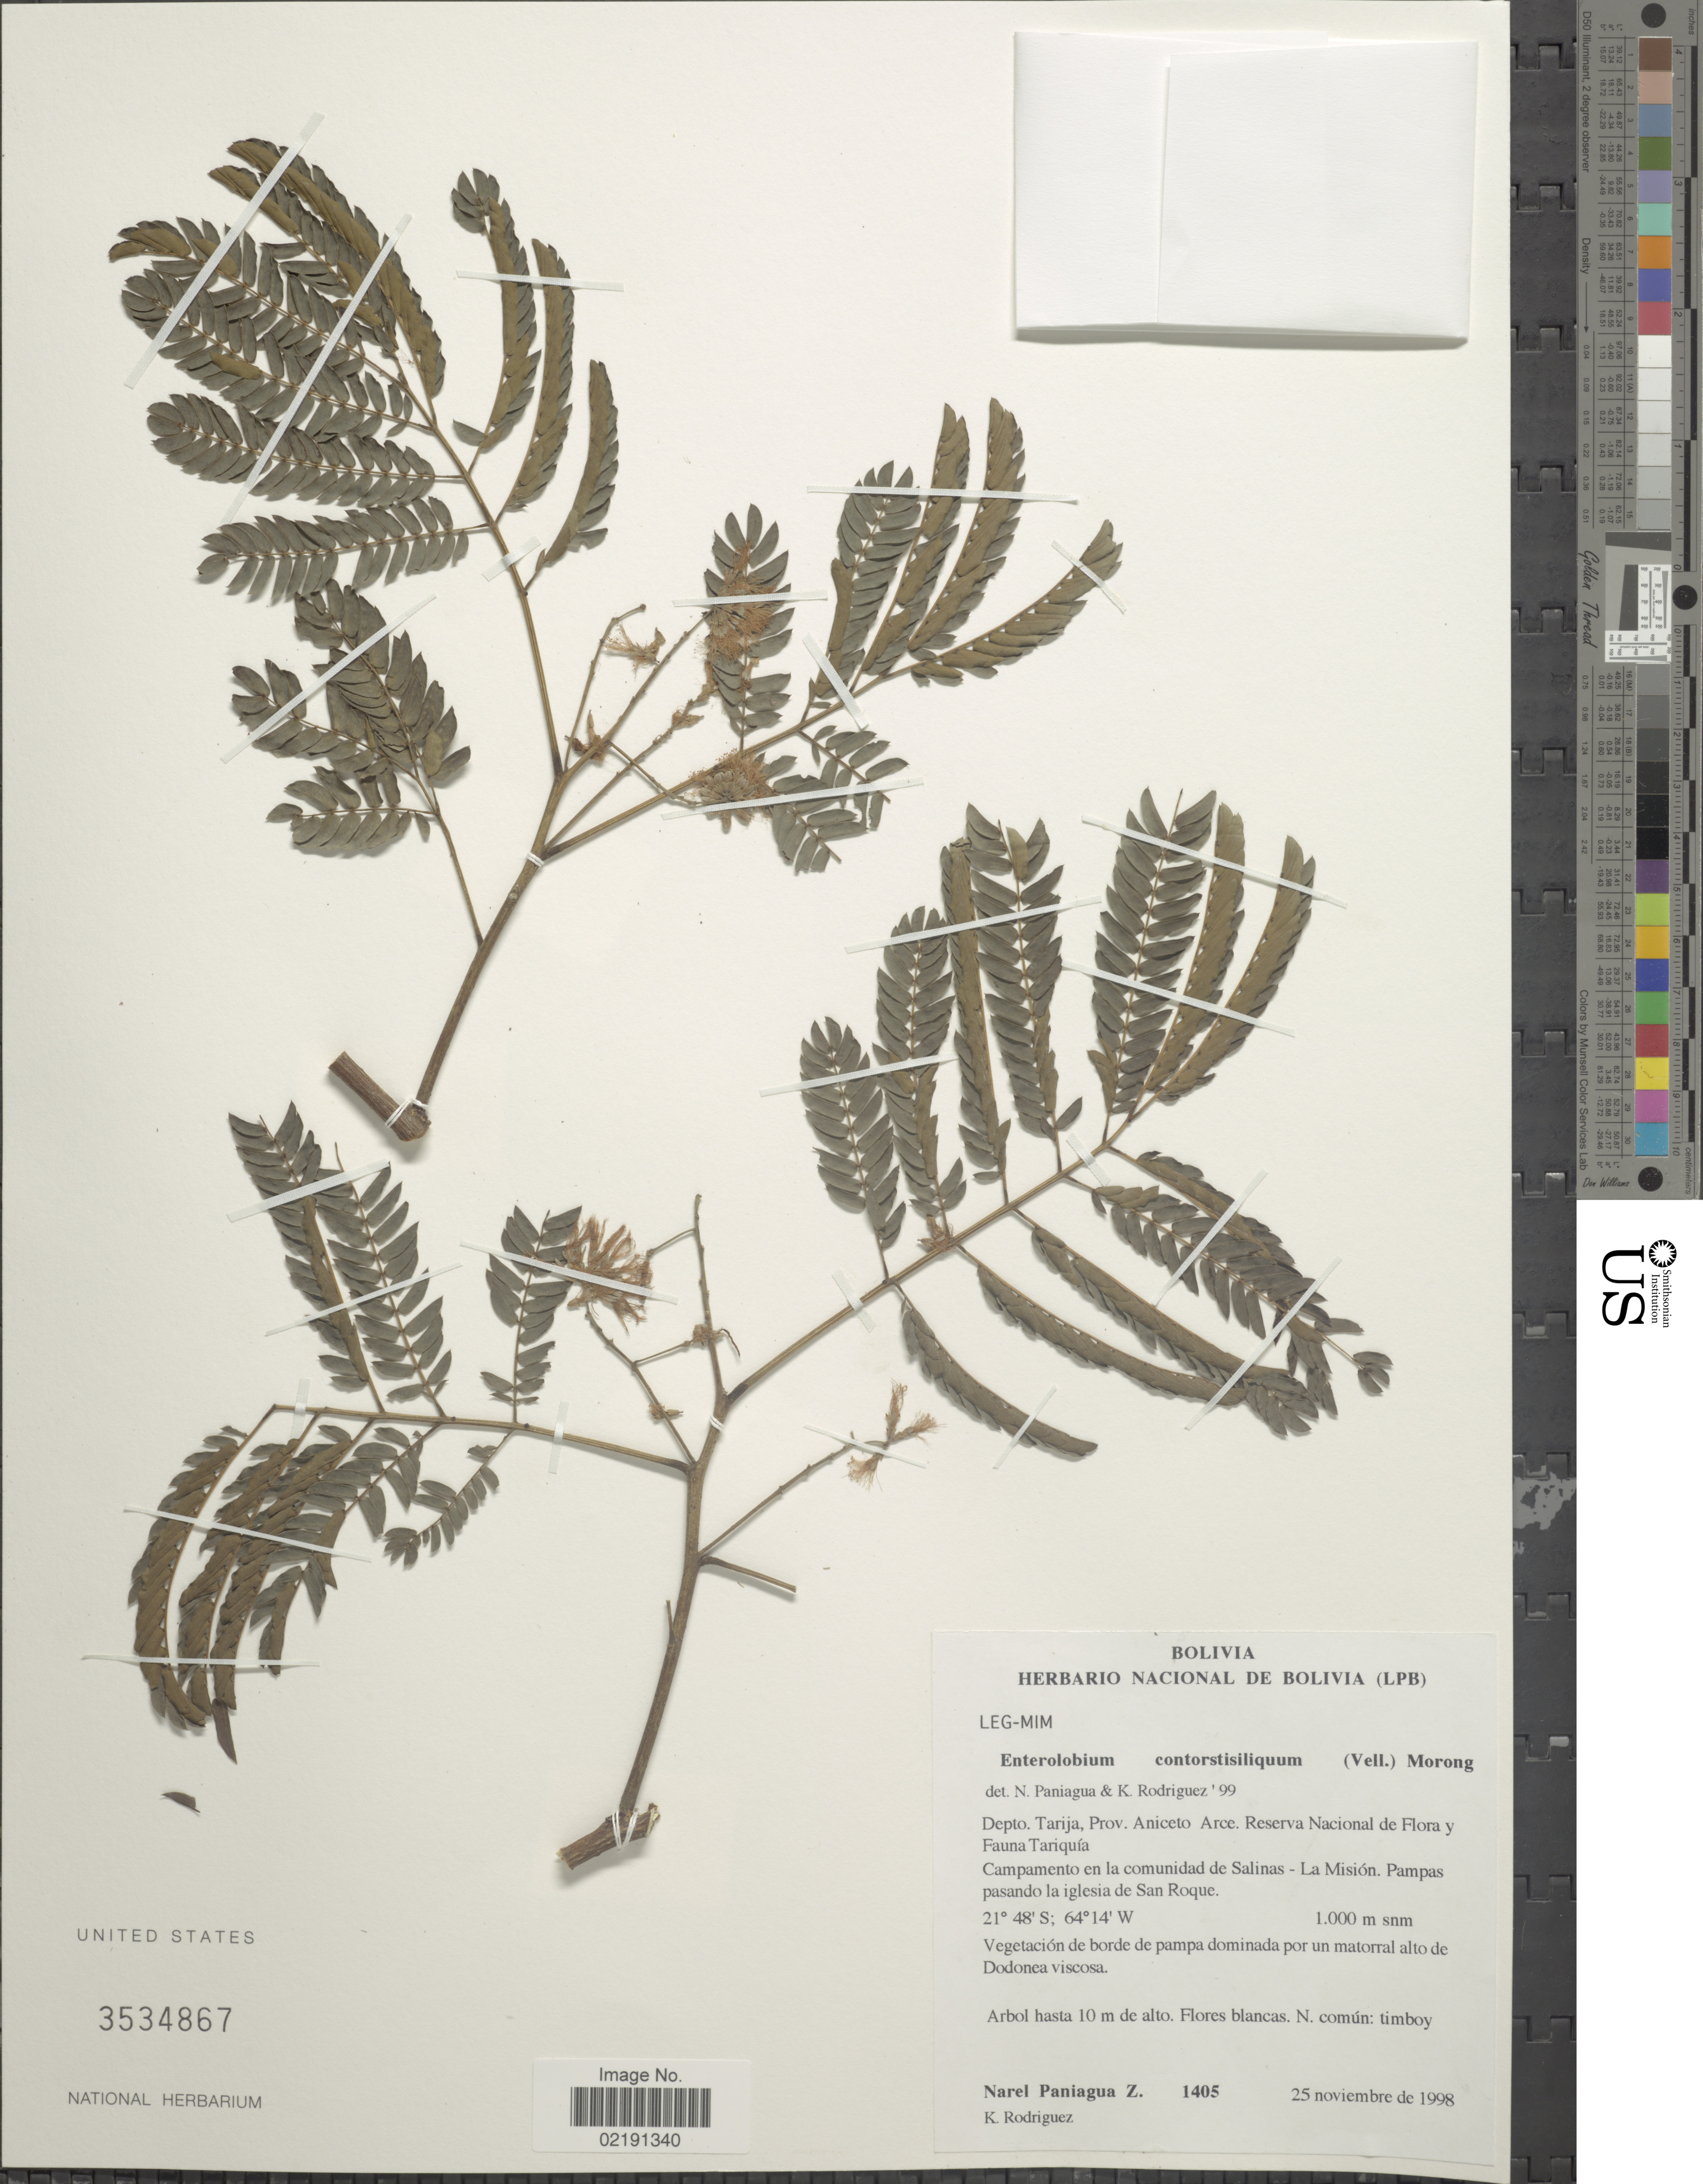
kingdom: Plantae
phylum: Tracheophyta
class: Magnoliopsida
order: Fabales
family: Fabaceae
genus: Enterolobium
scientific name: Enterolobium contortisiliquum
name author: (Vell.) Morong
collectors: N. Paniagua Zambrana & K. Rodriguez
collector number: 1405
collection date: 1998-11-25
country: Bolivia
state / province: Tarija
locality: Depto. Tarija, Prov. Aniceto Arce. Reserva Nacional de Flora y Fauna Tariquía. Campamento en la comunidad de Salinas - La Misión. Pampas pasando la iglesia de San Roque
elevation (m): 1000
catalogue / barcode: US 3534867